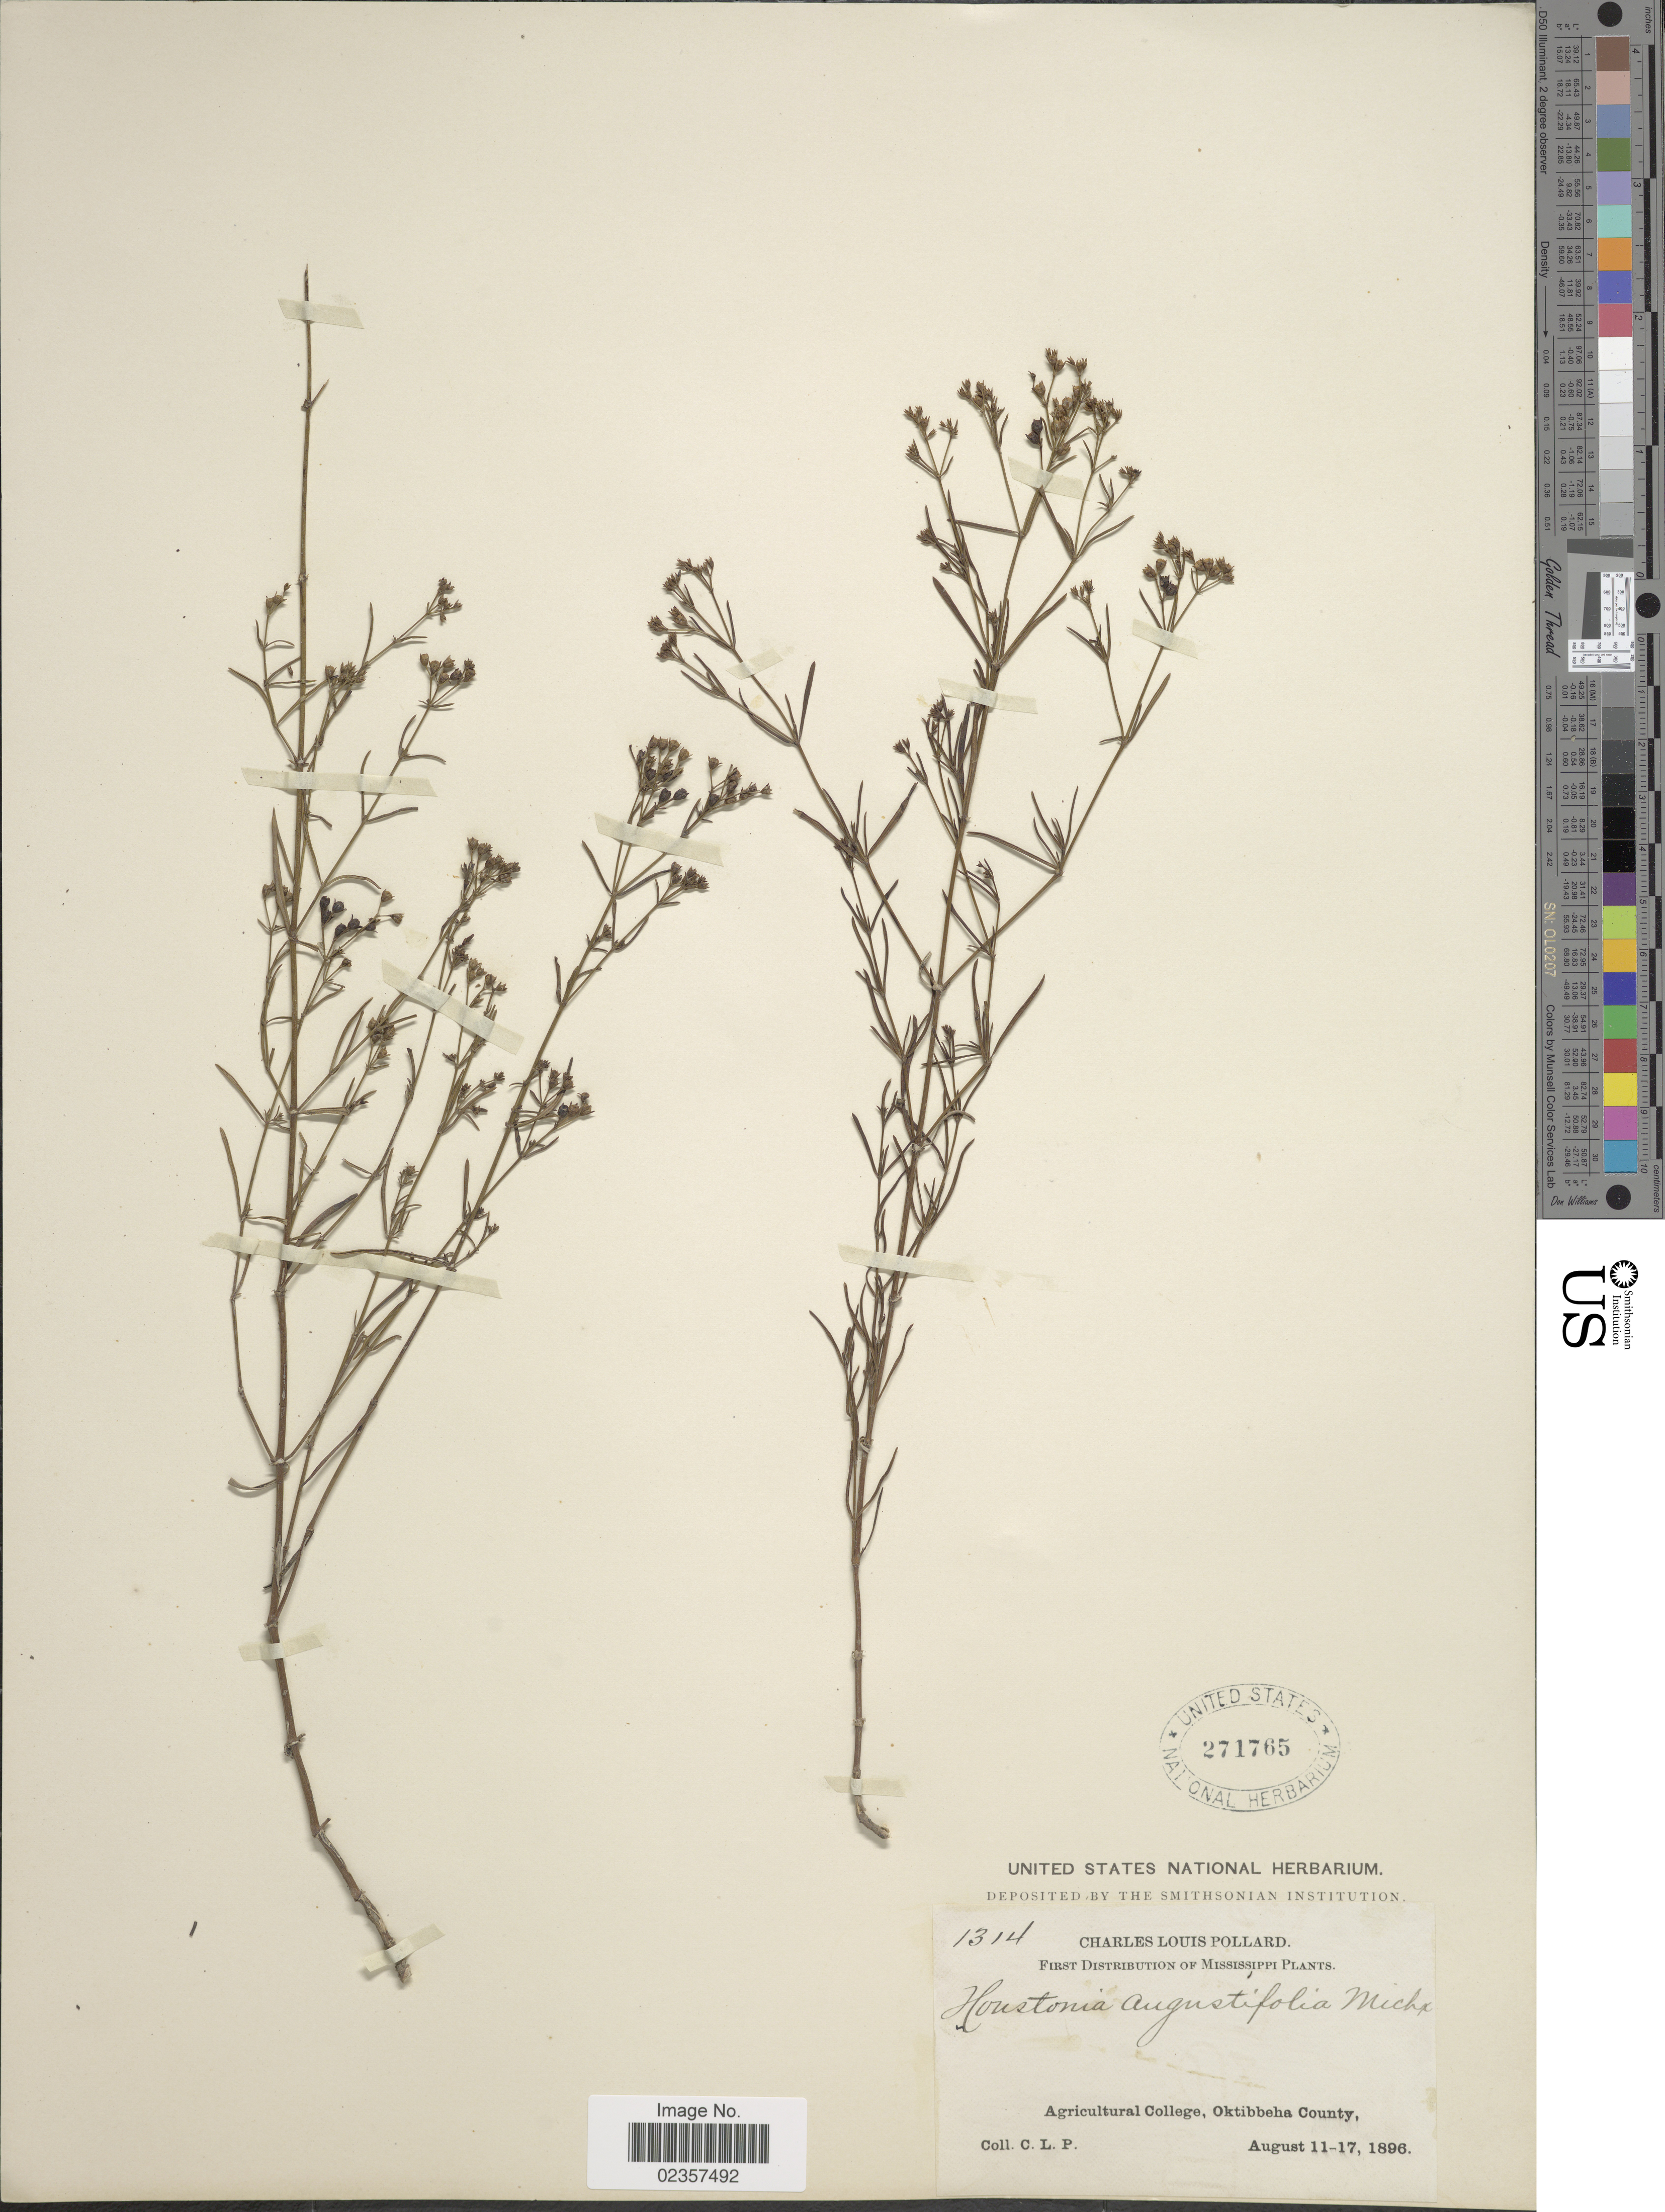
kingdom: Plantae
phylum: Tracheophyta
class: Magnoliopsida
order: Gentianales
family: Rubiaceae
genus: Houstonia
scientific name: Houstonia nigricans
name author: (Lam.) Fernald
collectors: C. L. Pollard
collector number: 1314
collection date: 1896-08-11/1896-08-17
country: United States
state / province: Mississippi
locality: Agricultural College, Oktibbeha County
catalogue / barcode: US 271765